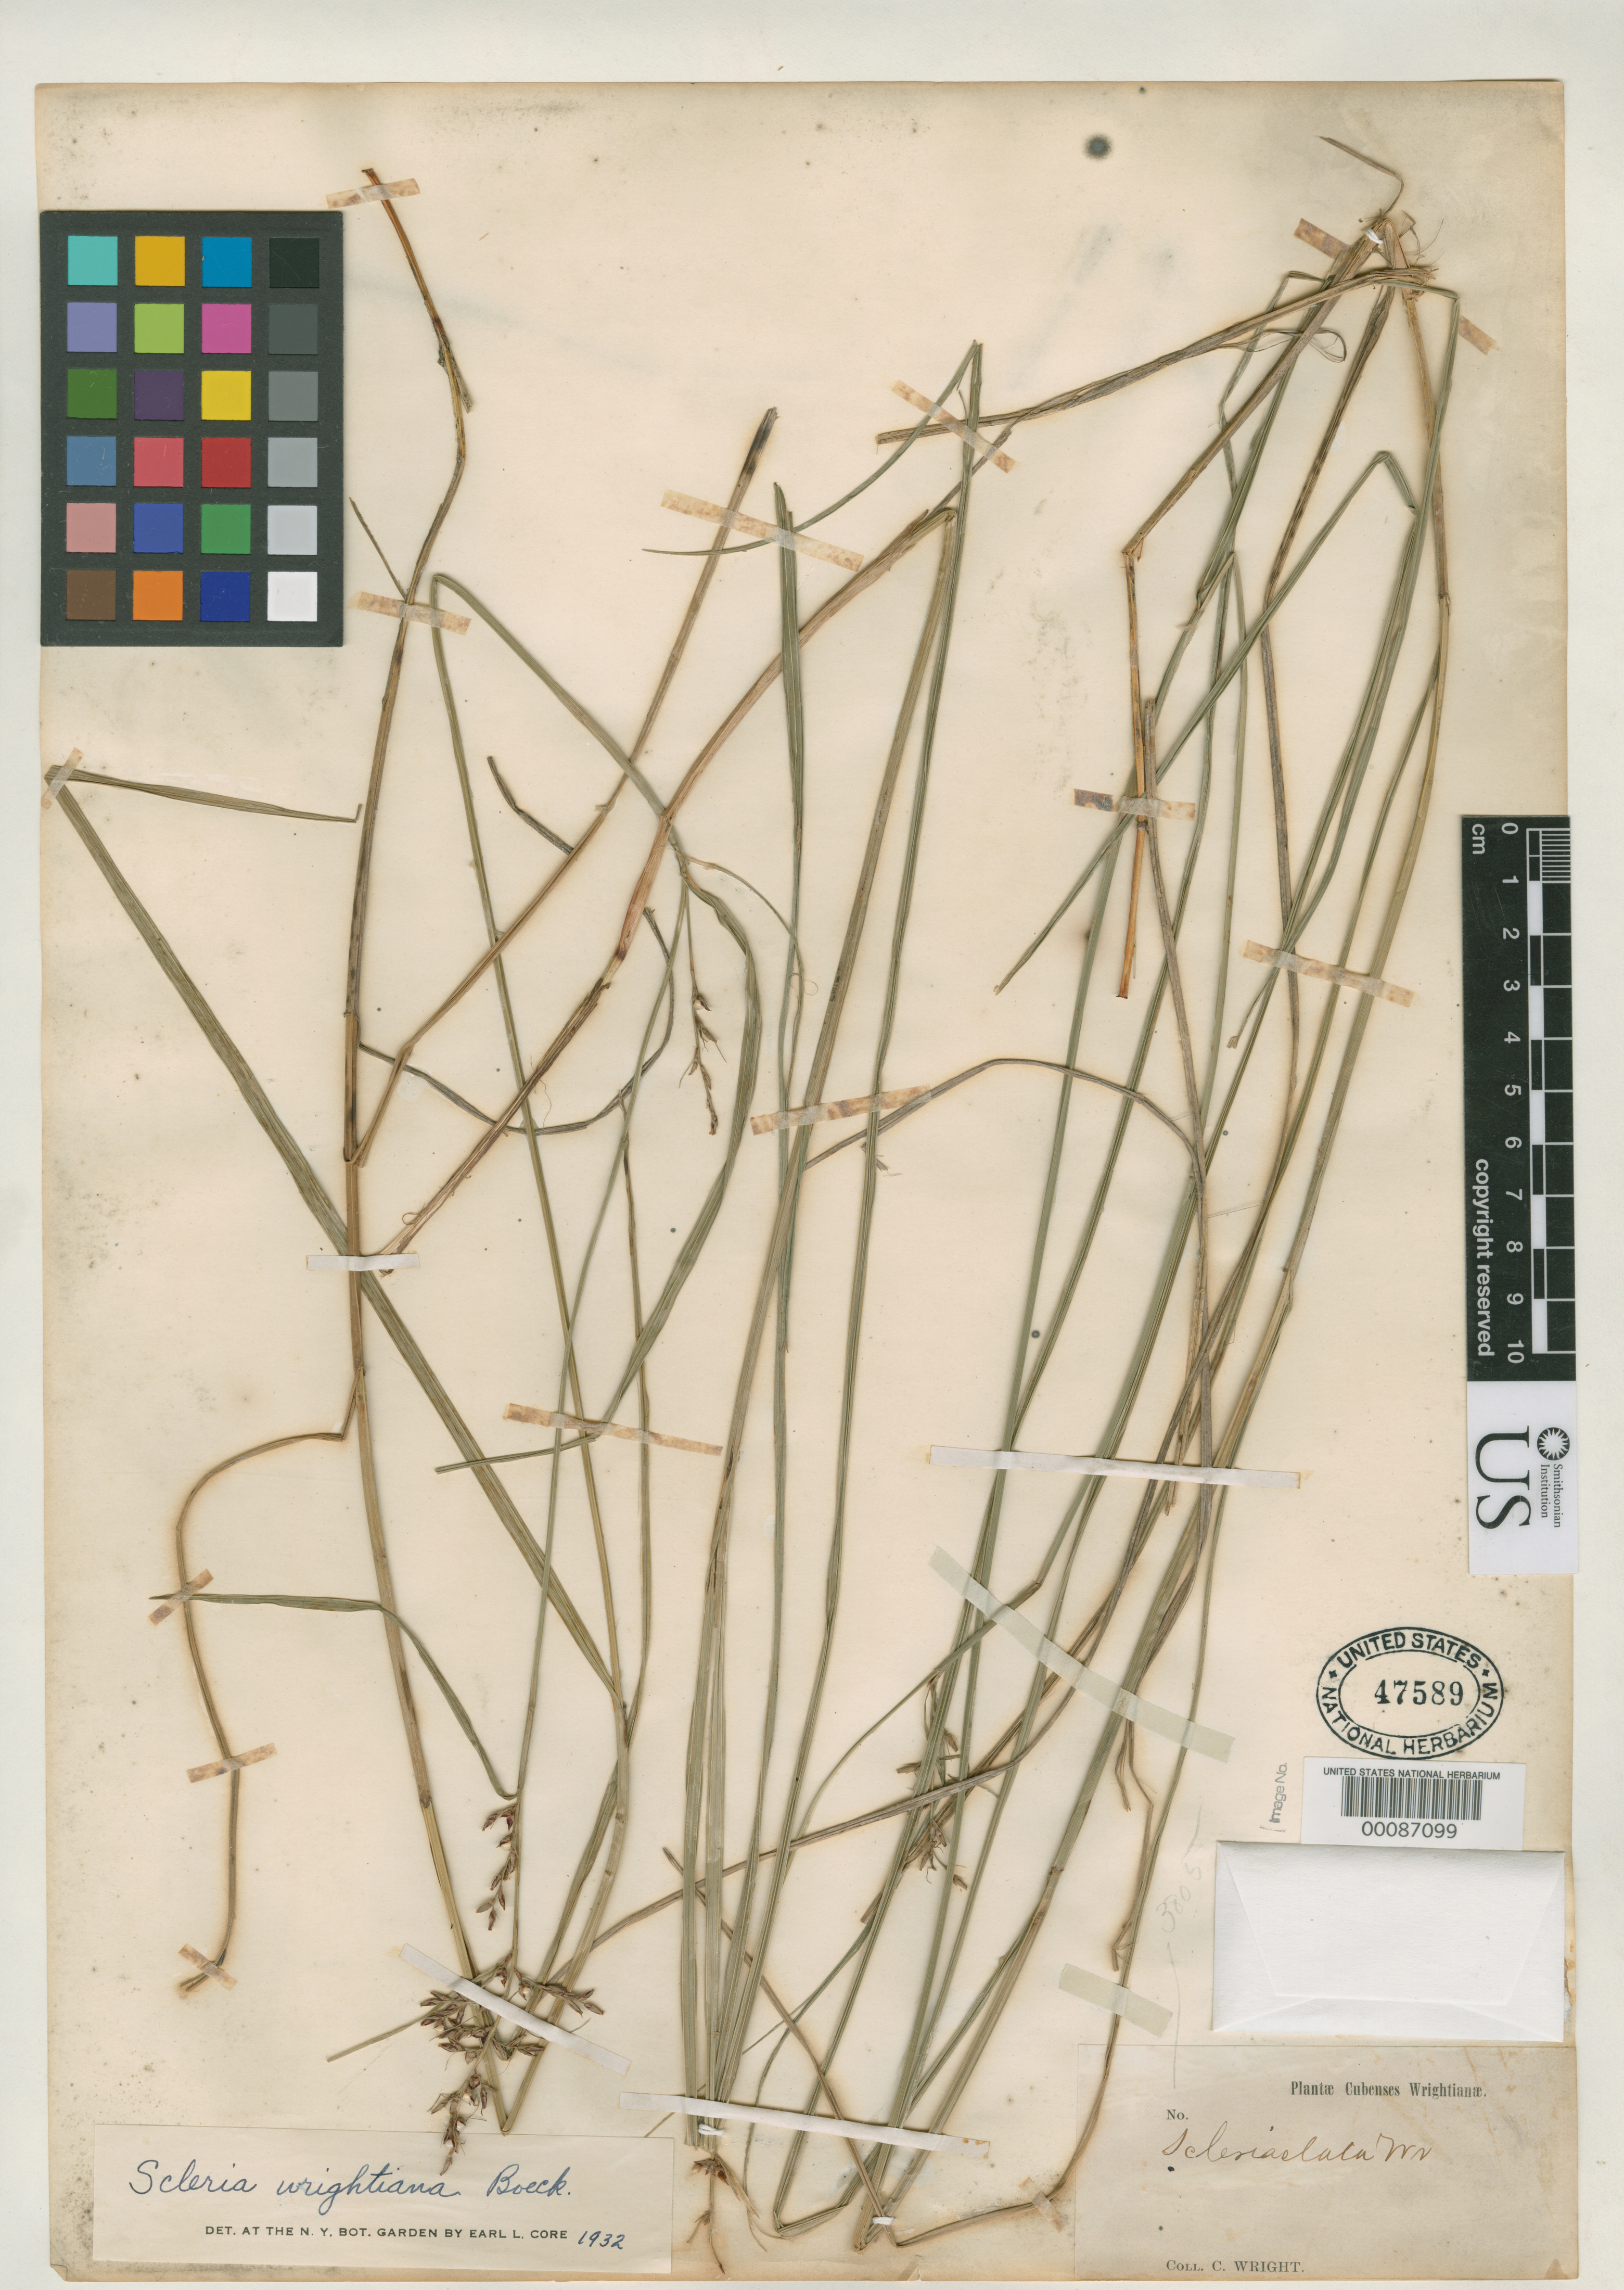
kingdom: Plantae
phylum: Tracheophyta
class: Liliopsida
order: Poales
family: Cyperaceae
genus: Scleria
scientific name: Scleria elata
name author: C. Wright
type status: Isotype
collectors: C. Wright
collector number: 3805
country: Cuba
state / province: Pinar del Río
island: Greater Antilles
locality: San Cristobal, Guanimar, Colon.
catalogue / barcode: US 47589